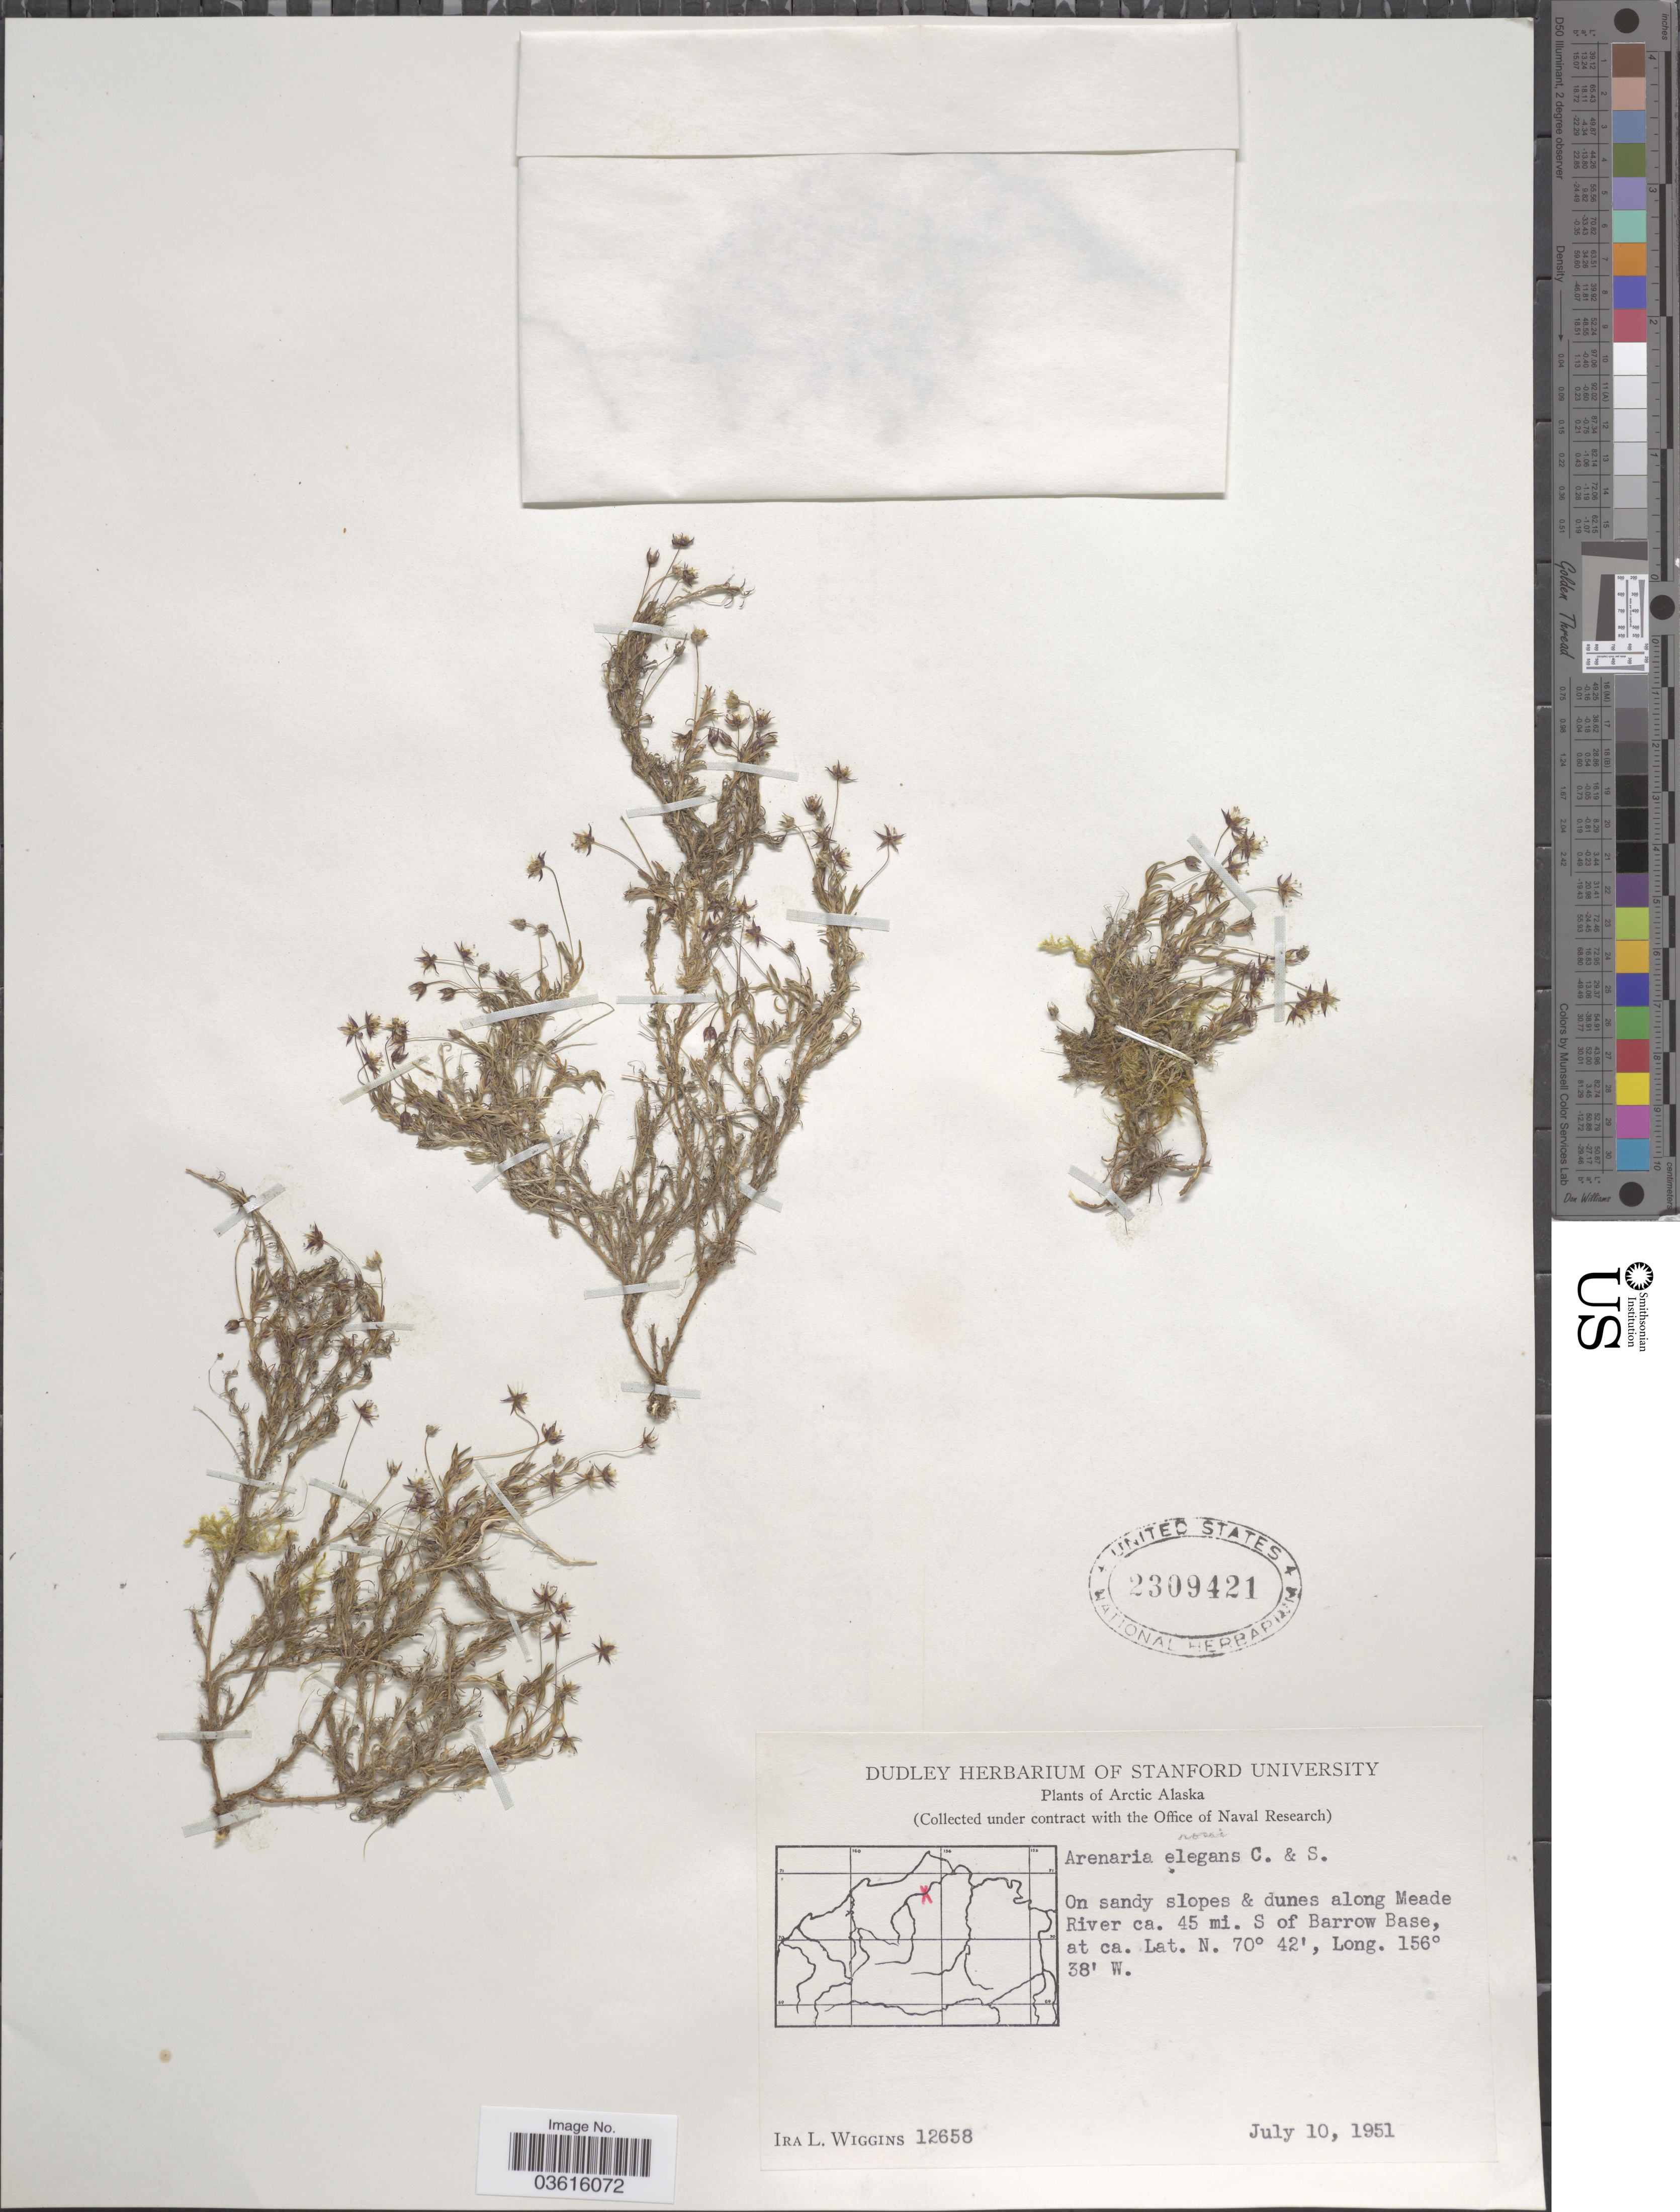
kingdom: Plantae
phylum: Tracheophyta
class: Magnoliopsida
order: Caryophyllales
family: Caryophyllaceae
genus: Minuartia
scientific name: Minuartia elegans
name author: (Cham. & Schltdl.) Schischk.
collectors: I. L. Wiggins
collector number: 12658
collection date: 1951-07-10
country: United States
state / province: Alaska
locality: Arctic Alaska. Along Meade River ca. 45 mi. S of Barrow Base.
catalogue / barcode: US 2309421